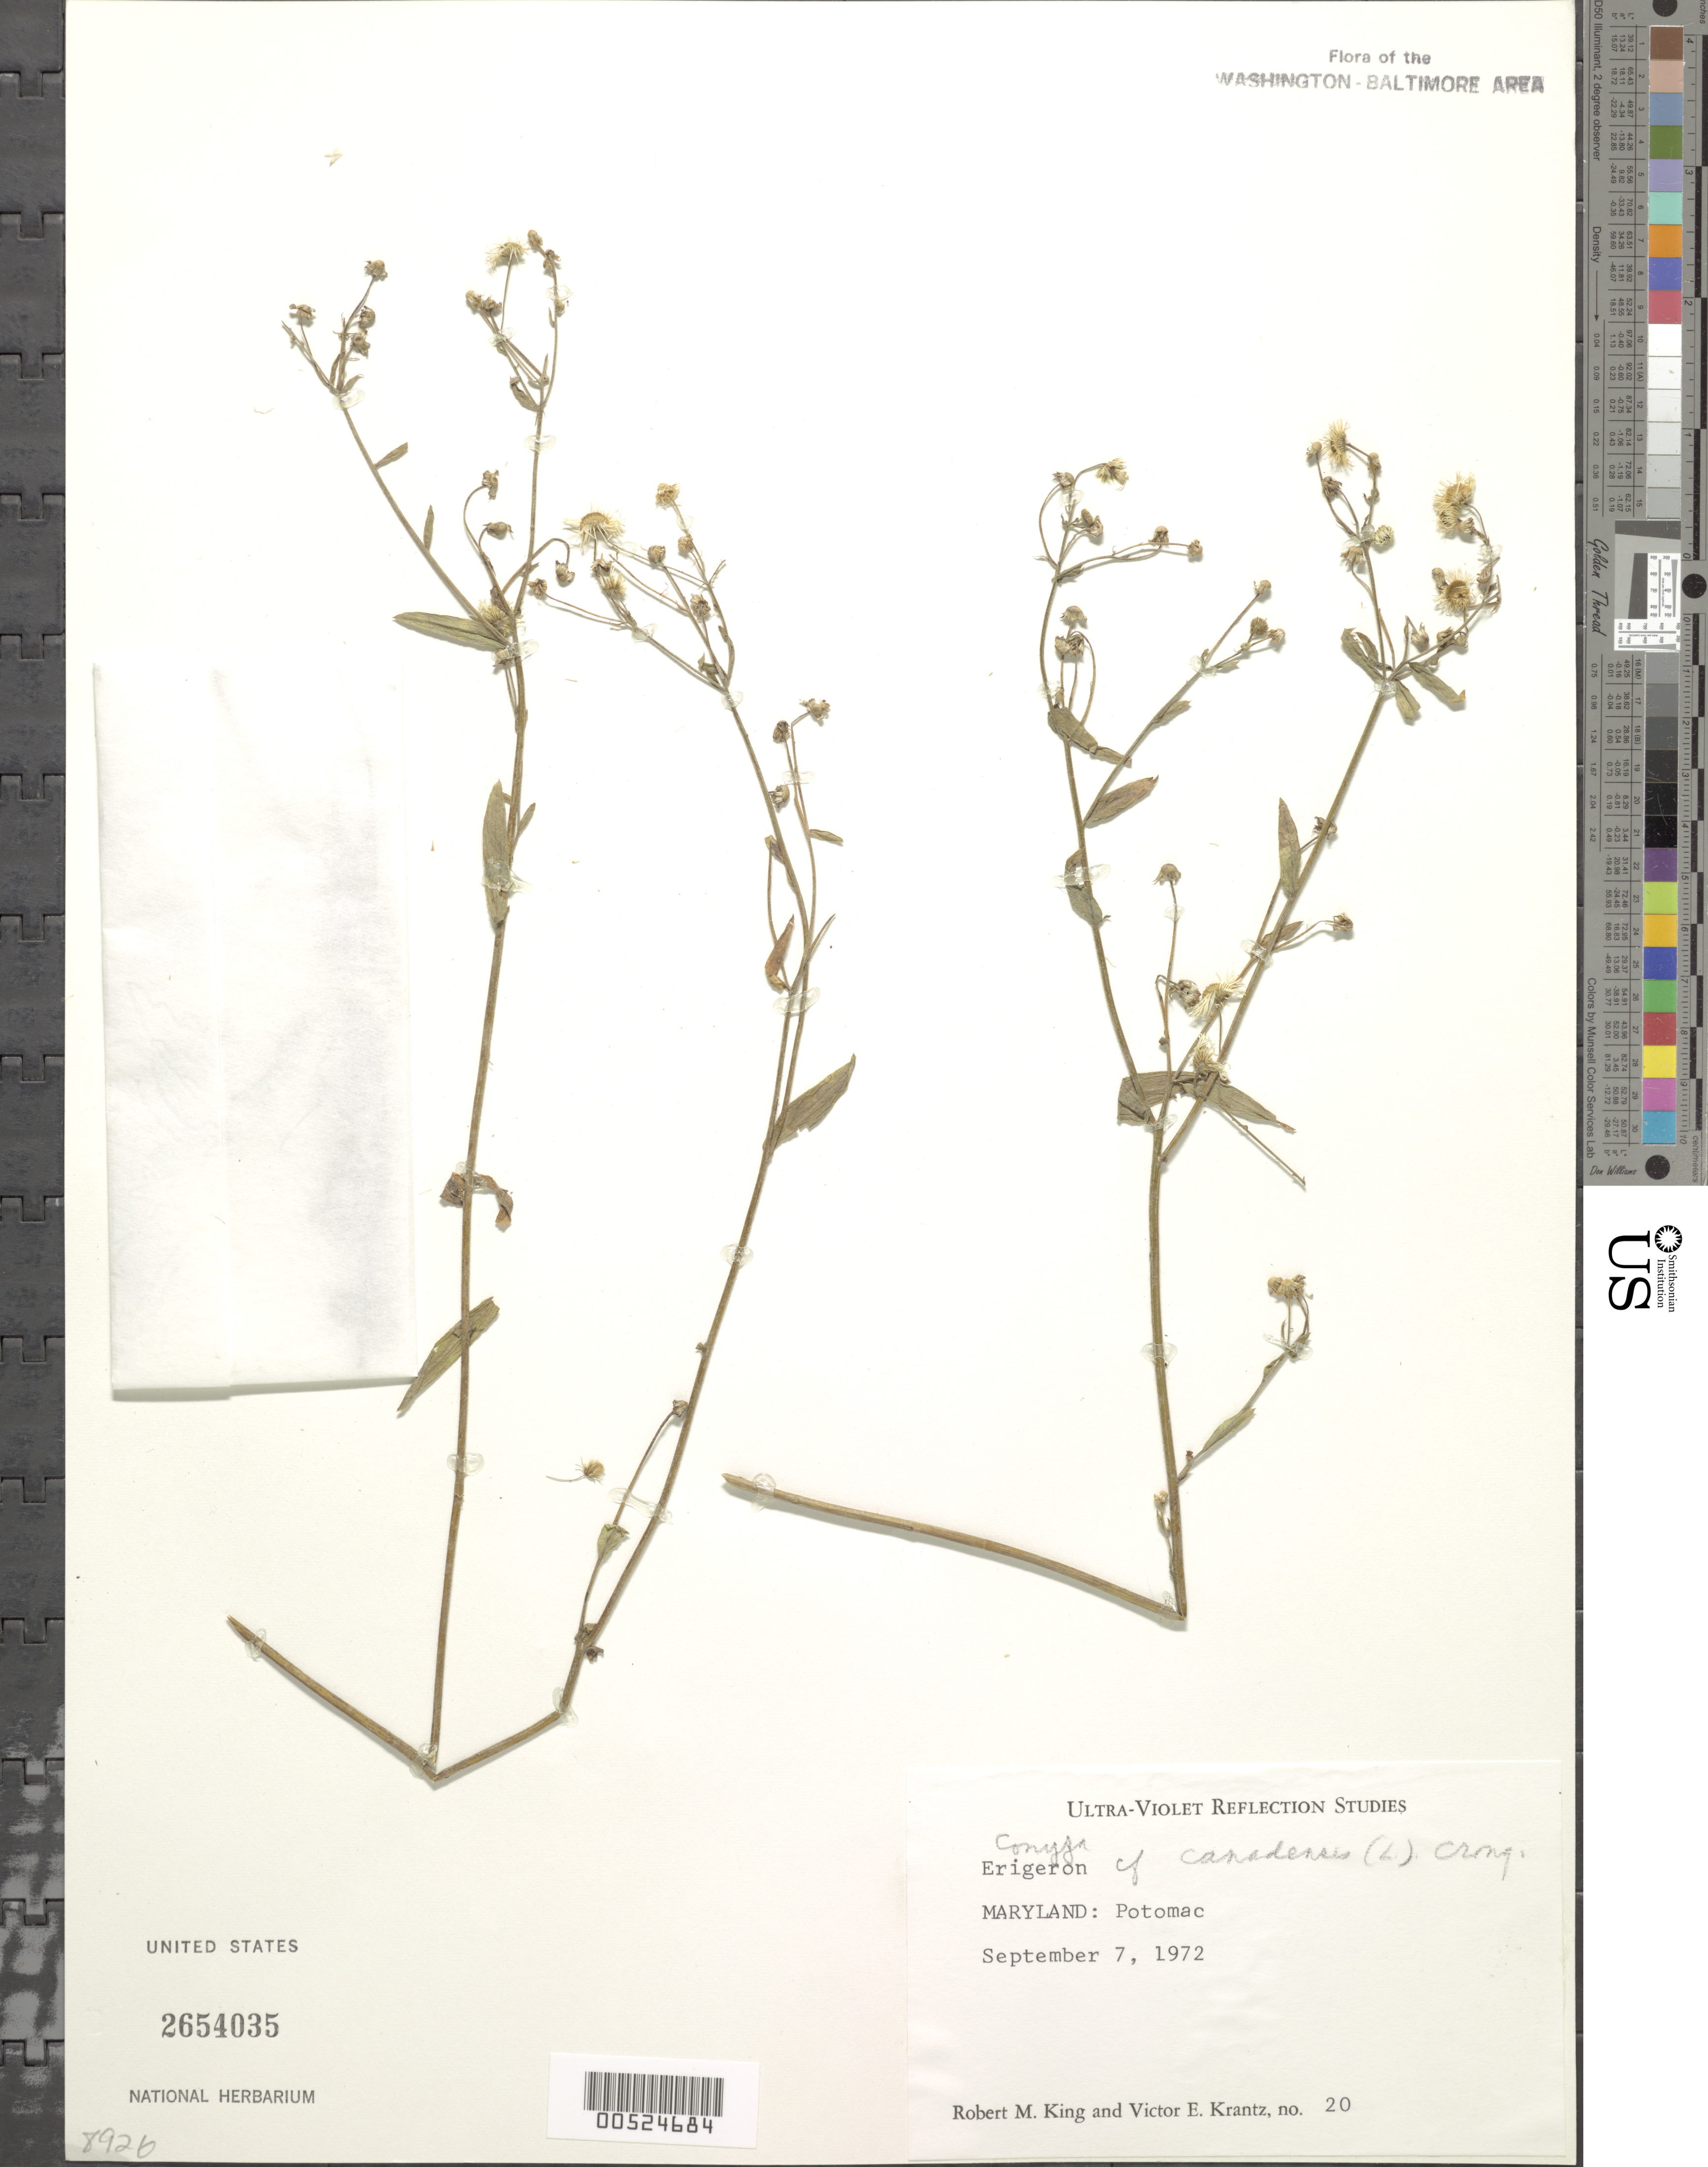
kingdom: Plantae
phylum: Tracheophyta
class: Magnoliopsida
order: Asterales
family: Asteraceae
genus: Conyza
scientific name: Conyza canadensis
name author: (L.) Cronq.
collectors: R. M. King & V. Krantz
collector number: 20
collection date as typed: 07 Sep 1972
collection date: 1972-09-07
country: United States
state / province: Maryland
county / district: Montgomery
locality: Potomac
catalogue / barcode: US 2654035